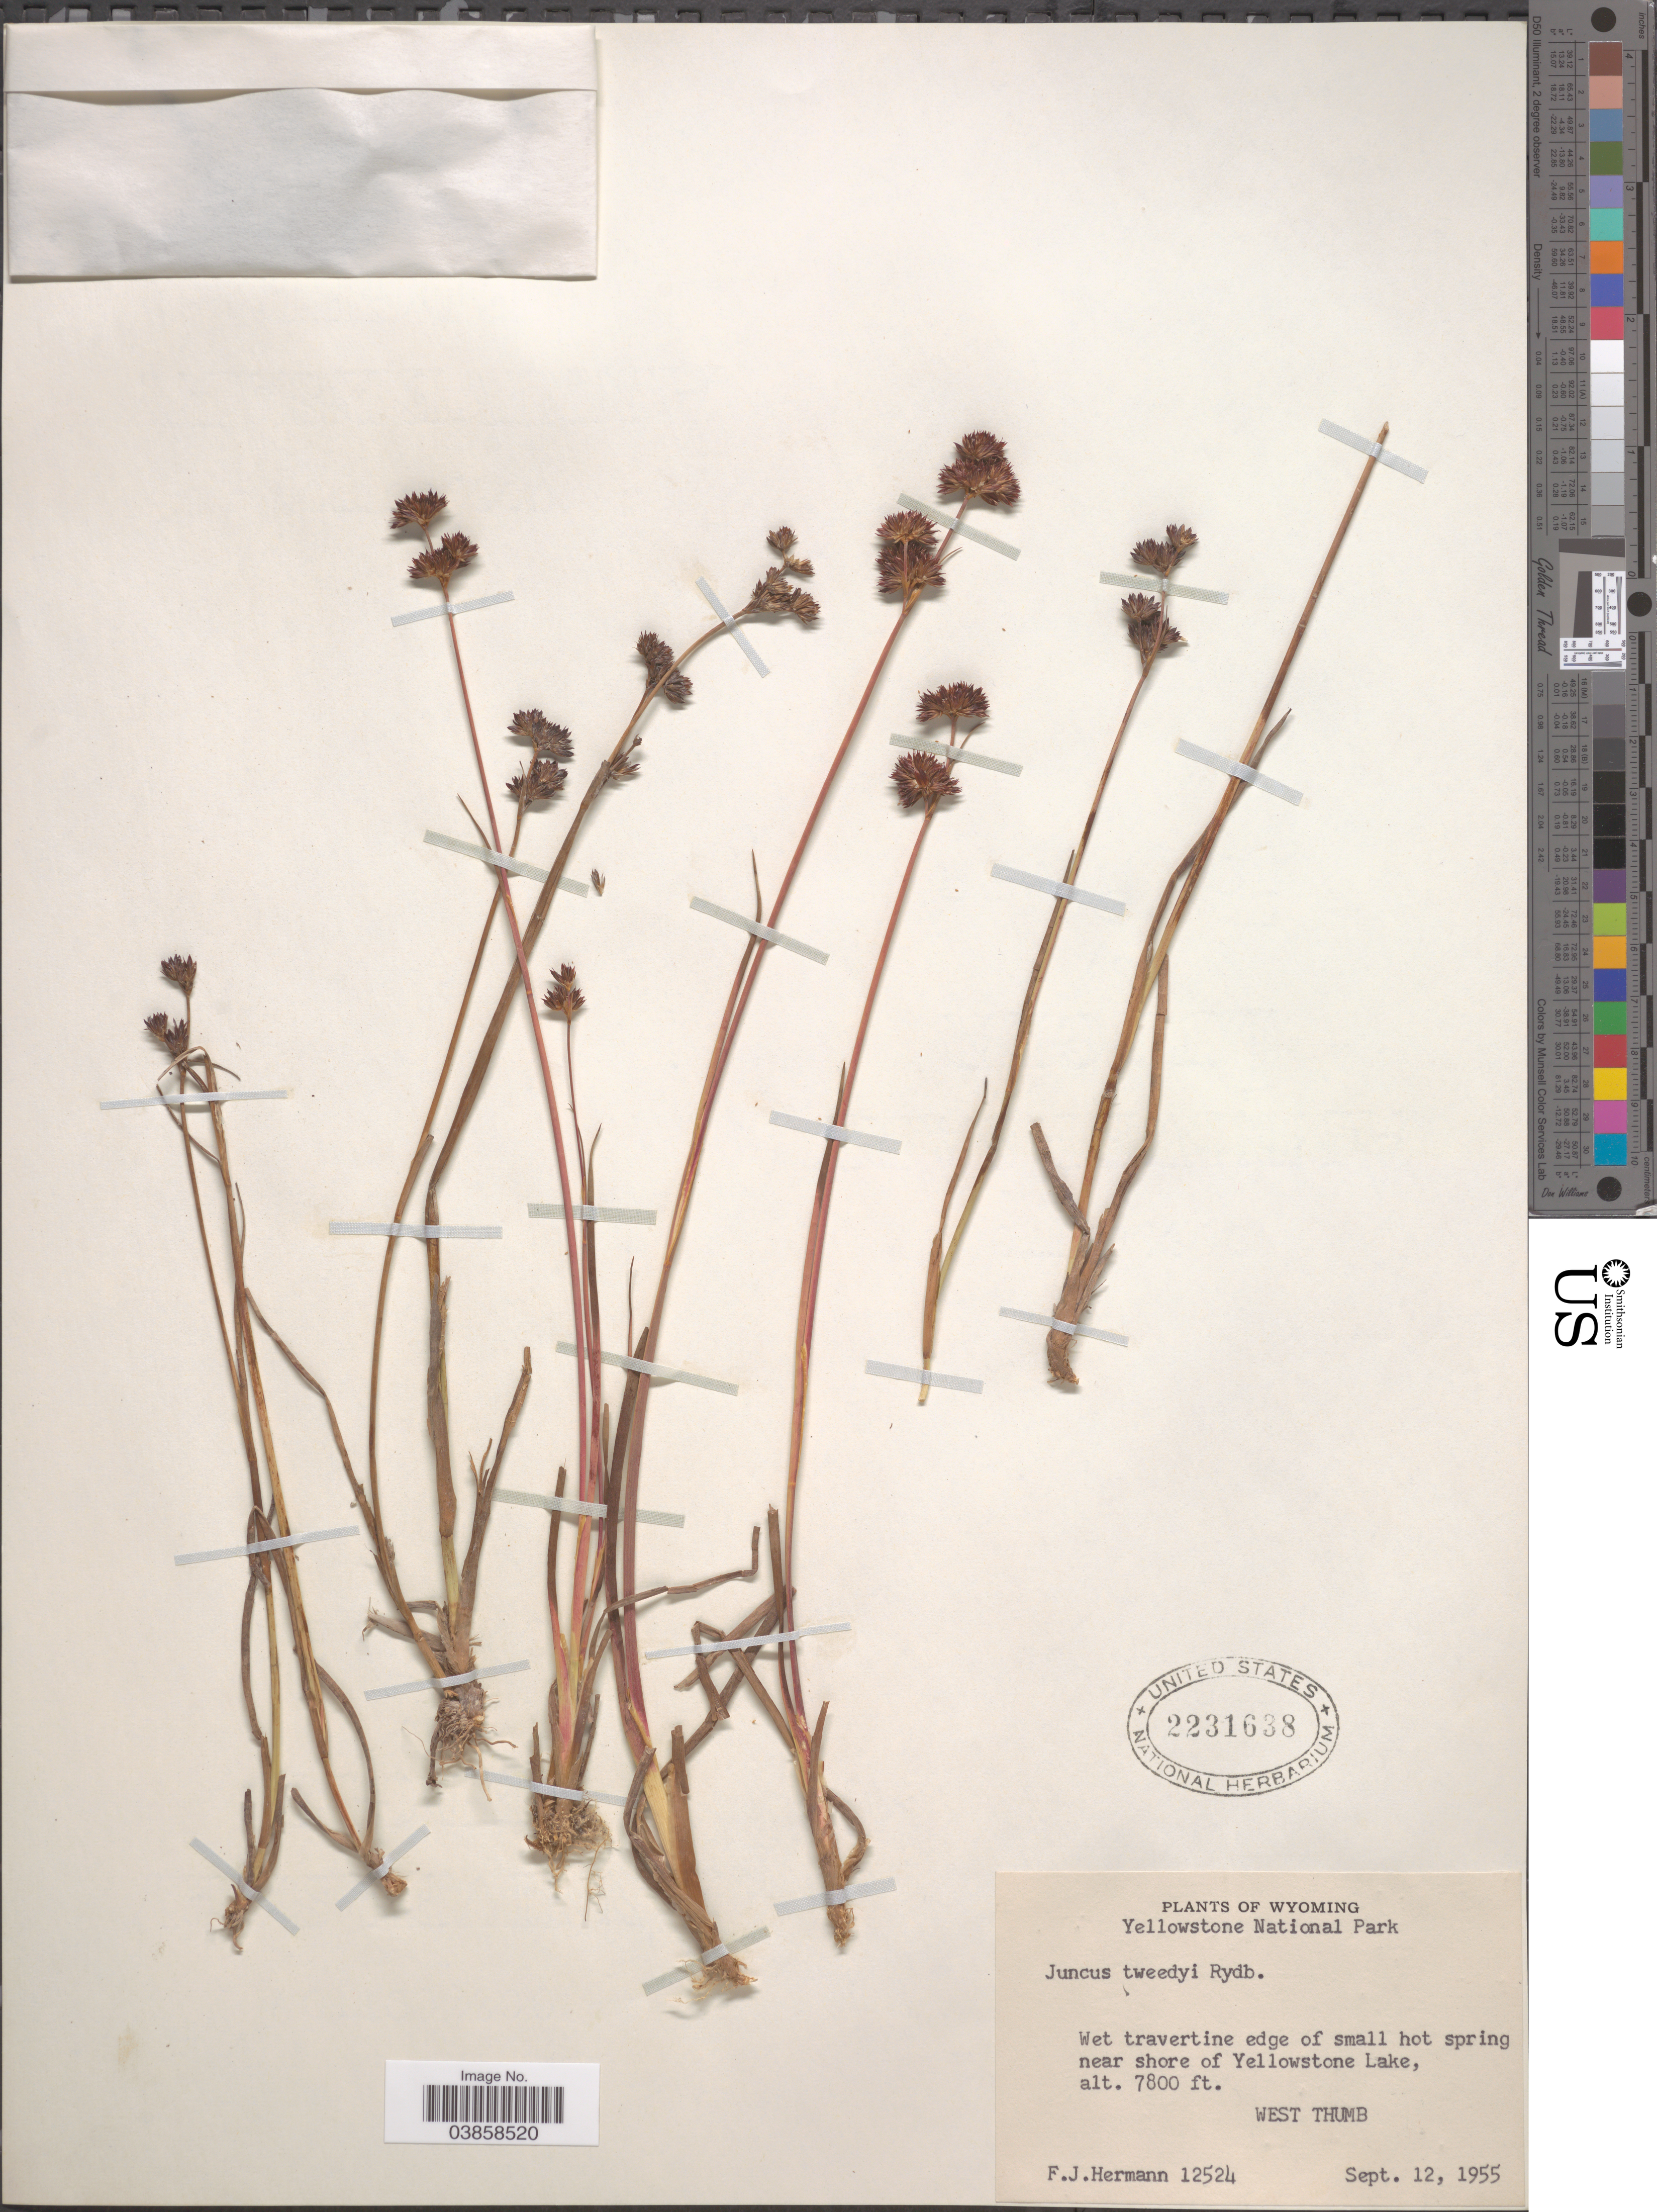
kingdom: Plantae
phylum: Tracheophyta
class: Liliopsida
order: Poales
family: Juncaceae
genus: Juncus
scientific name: Juncus tweedyi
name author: Rydb.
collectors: F. J. Hermann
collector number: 12524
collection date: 1955-09-12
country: United States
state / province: Wyoming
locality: Yellowstone National Park. Wet travertine edge of small hot spring near shore of Yellowstone Lake, West Thumb.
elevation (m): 2377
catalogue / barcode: US 2231638